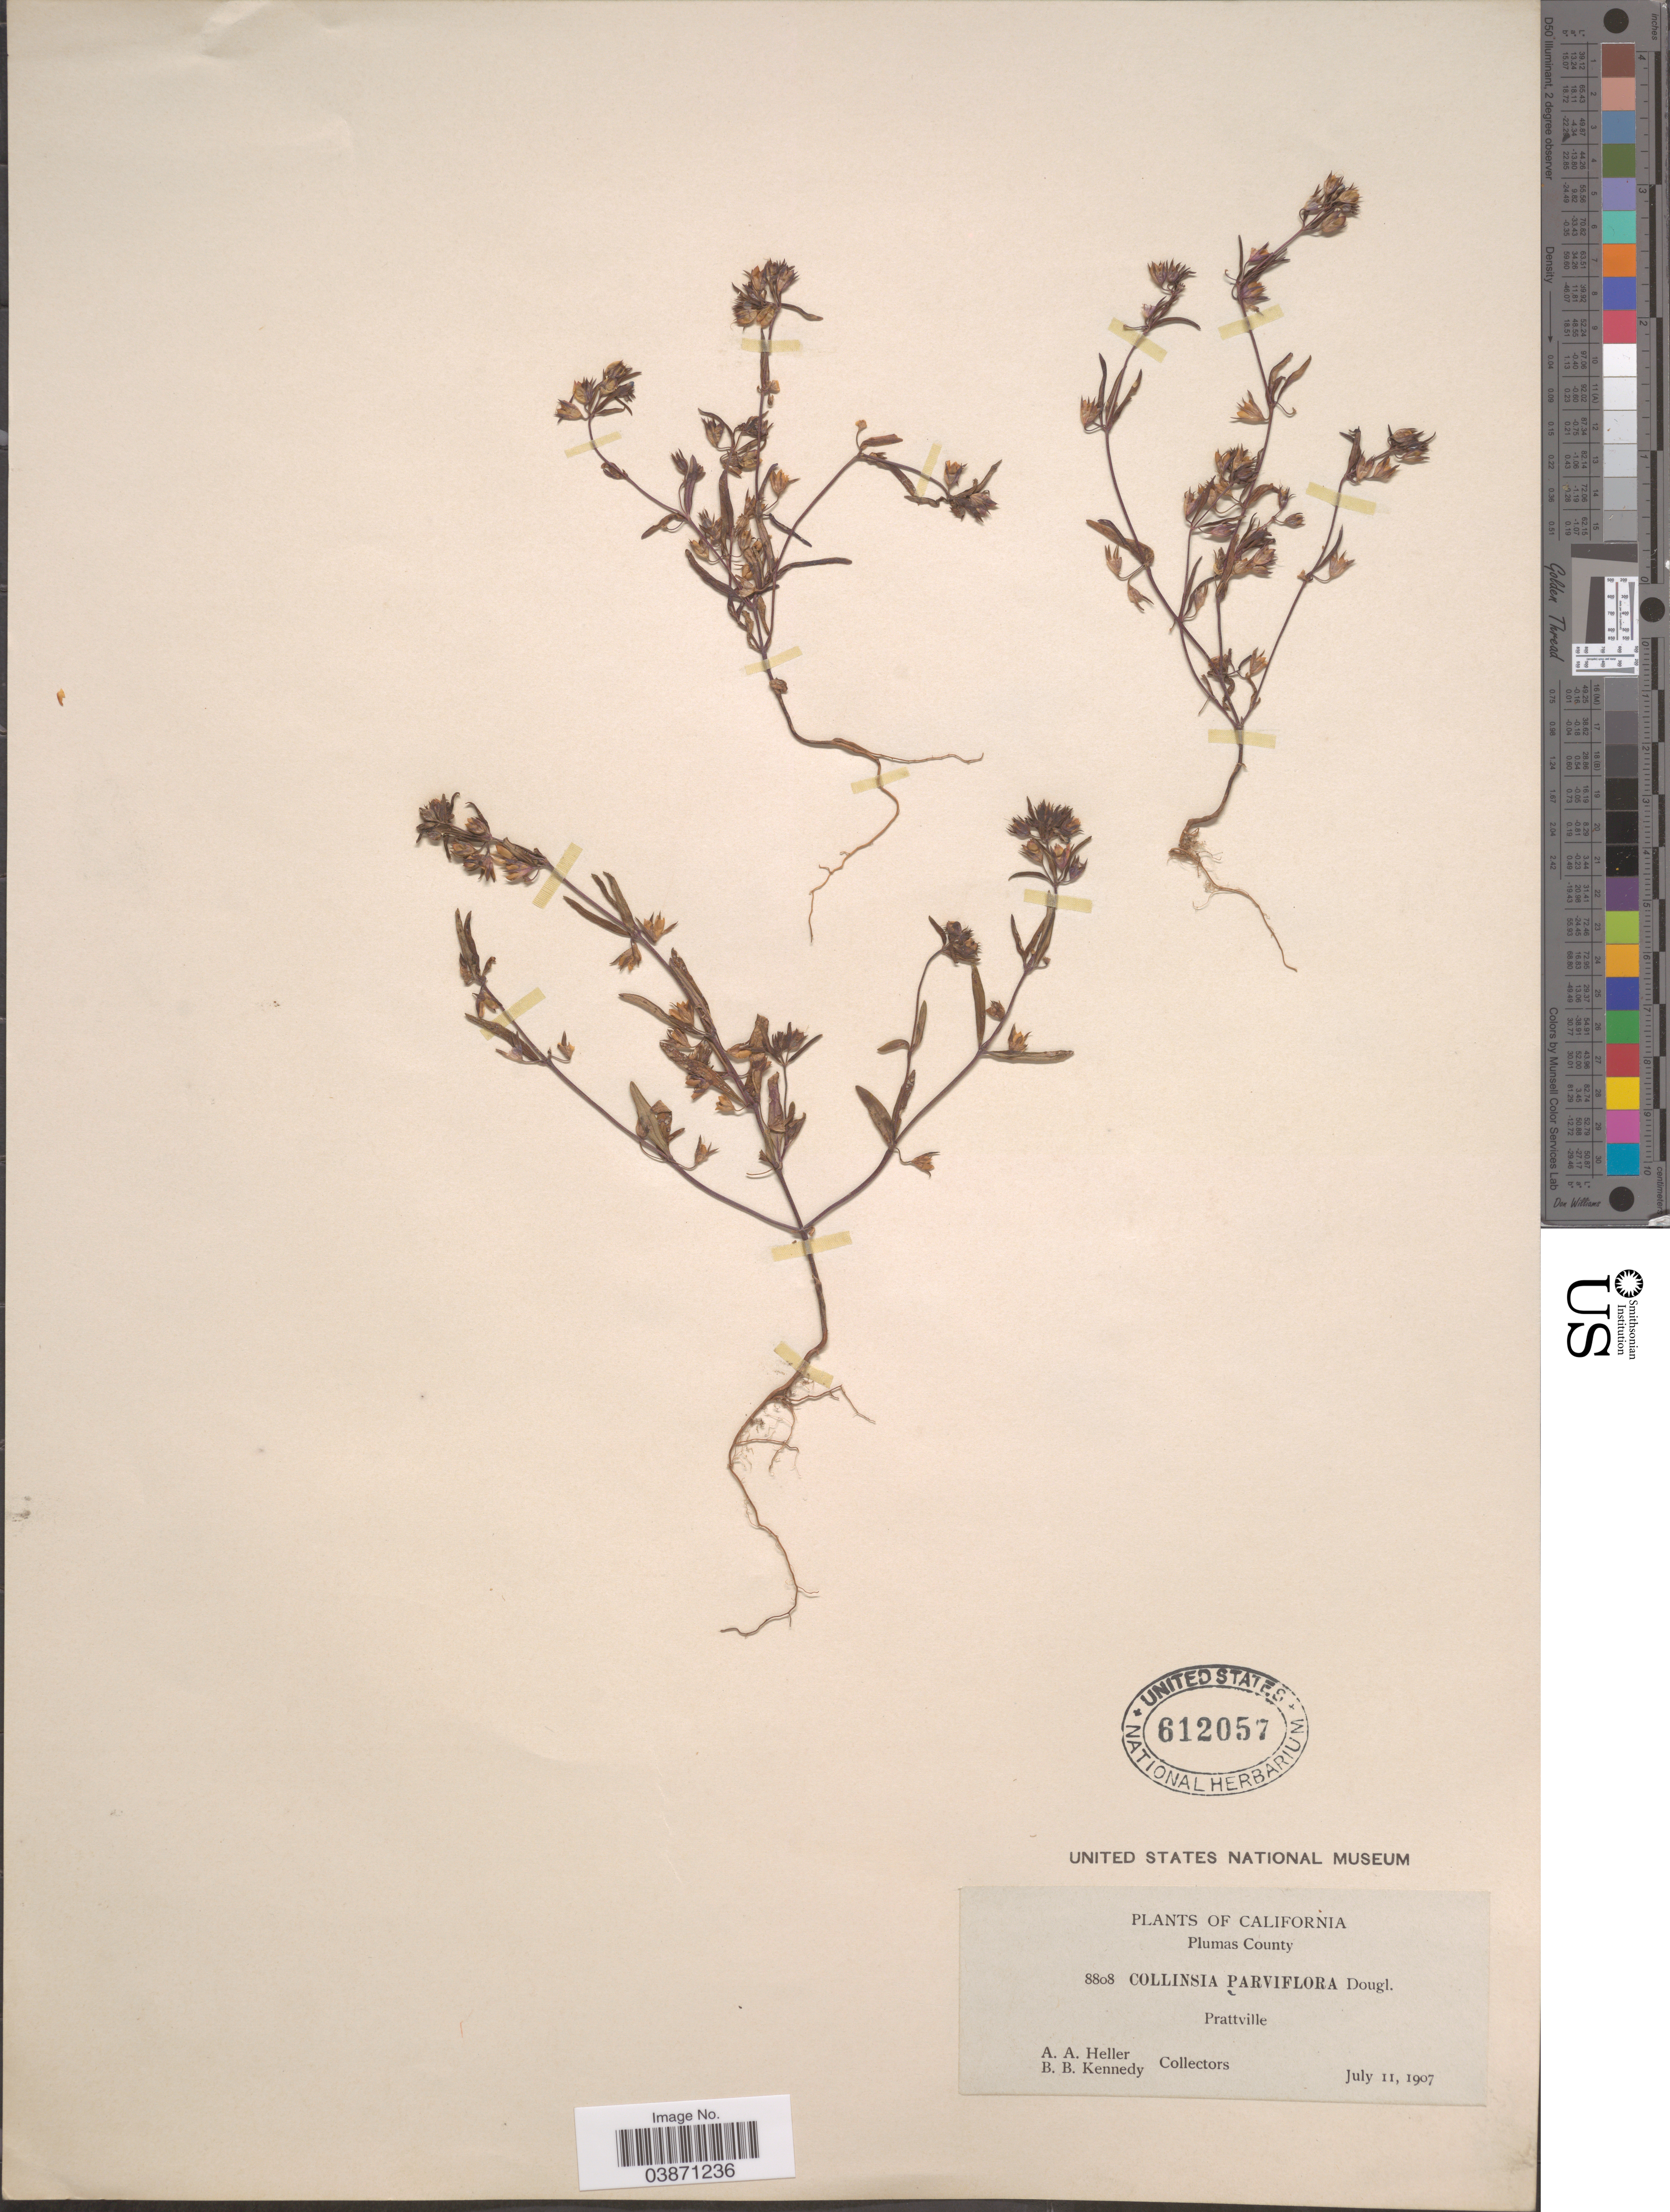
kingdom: Plantae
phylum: Tracheophyta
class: Magnoliopsida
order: Lamiales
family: Plantaginaceae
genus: Collinsia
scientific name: Collinsia parviflora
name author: Douglas ex Lindl.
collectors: A. A. Heller & B. Kennedy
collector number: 8808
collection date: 1907-07-11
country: United States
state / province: California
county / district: Plumas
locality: Plumas County. Prattville.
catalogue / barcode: US 612057